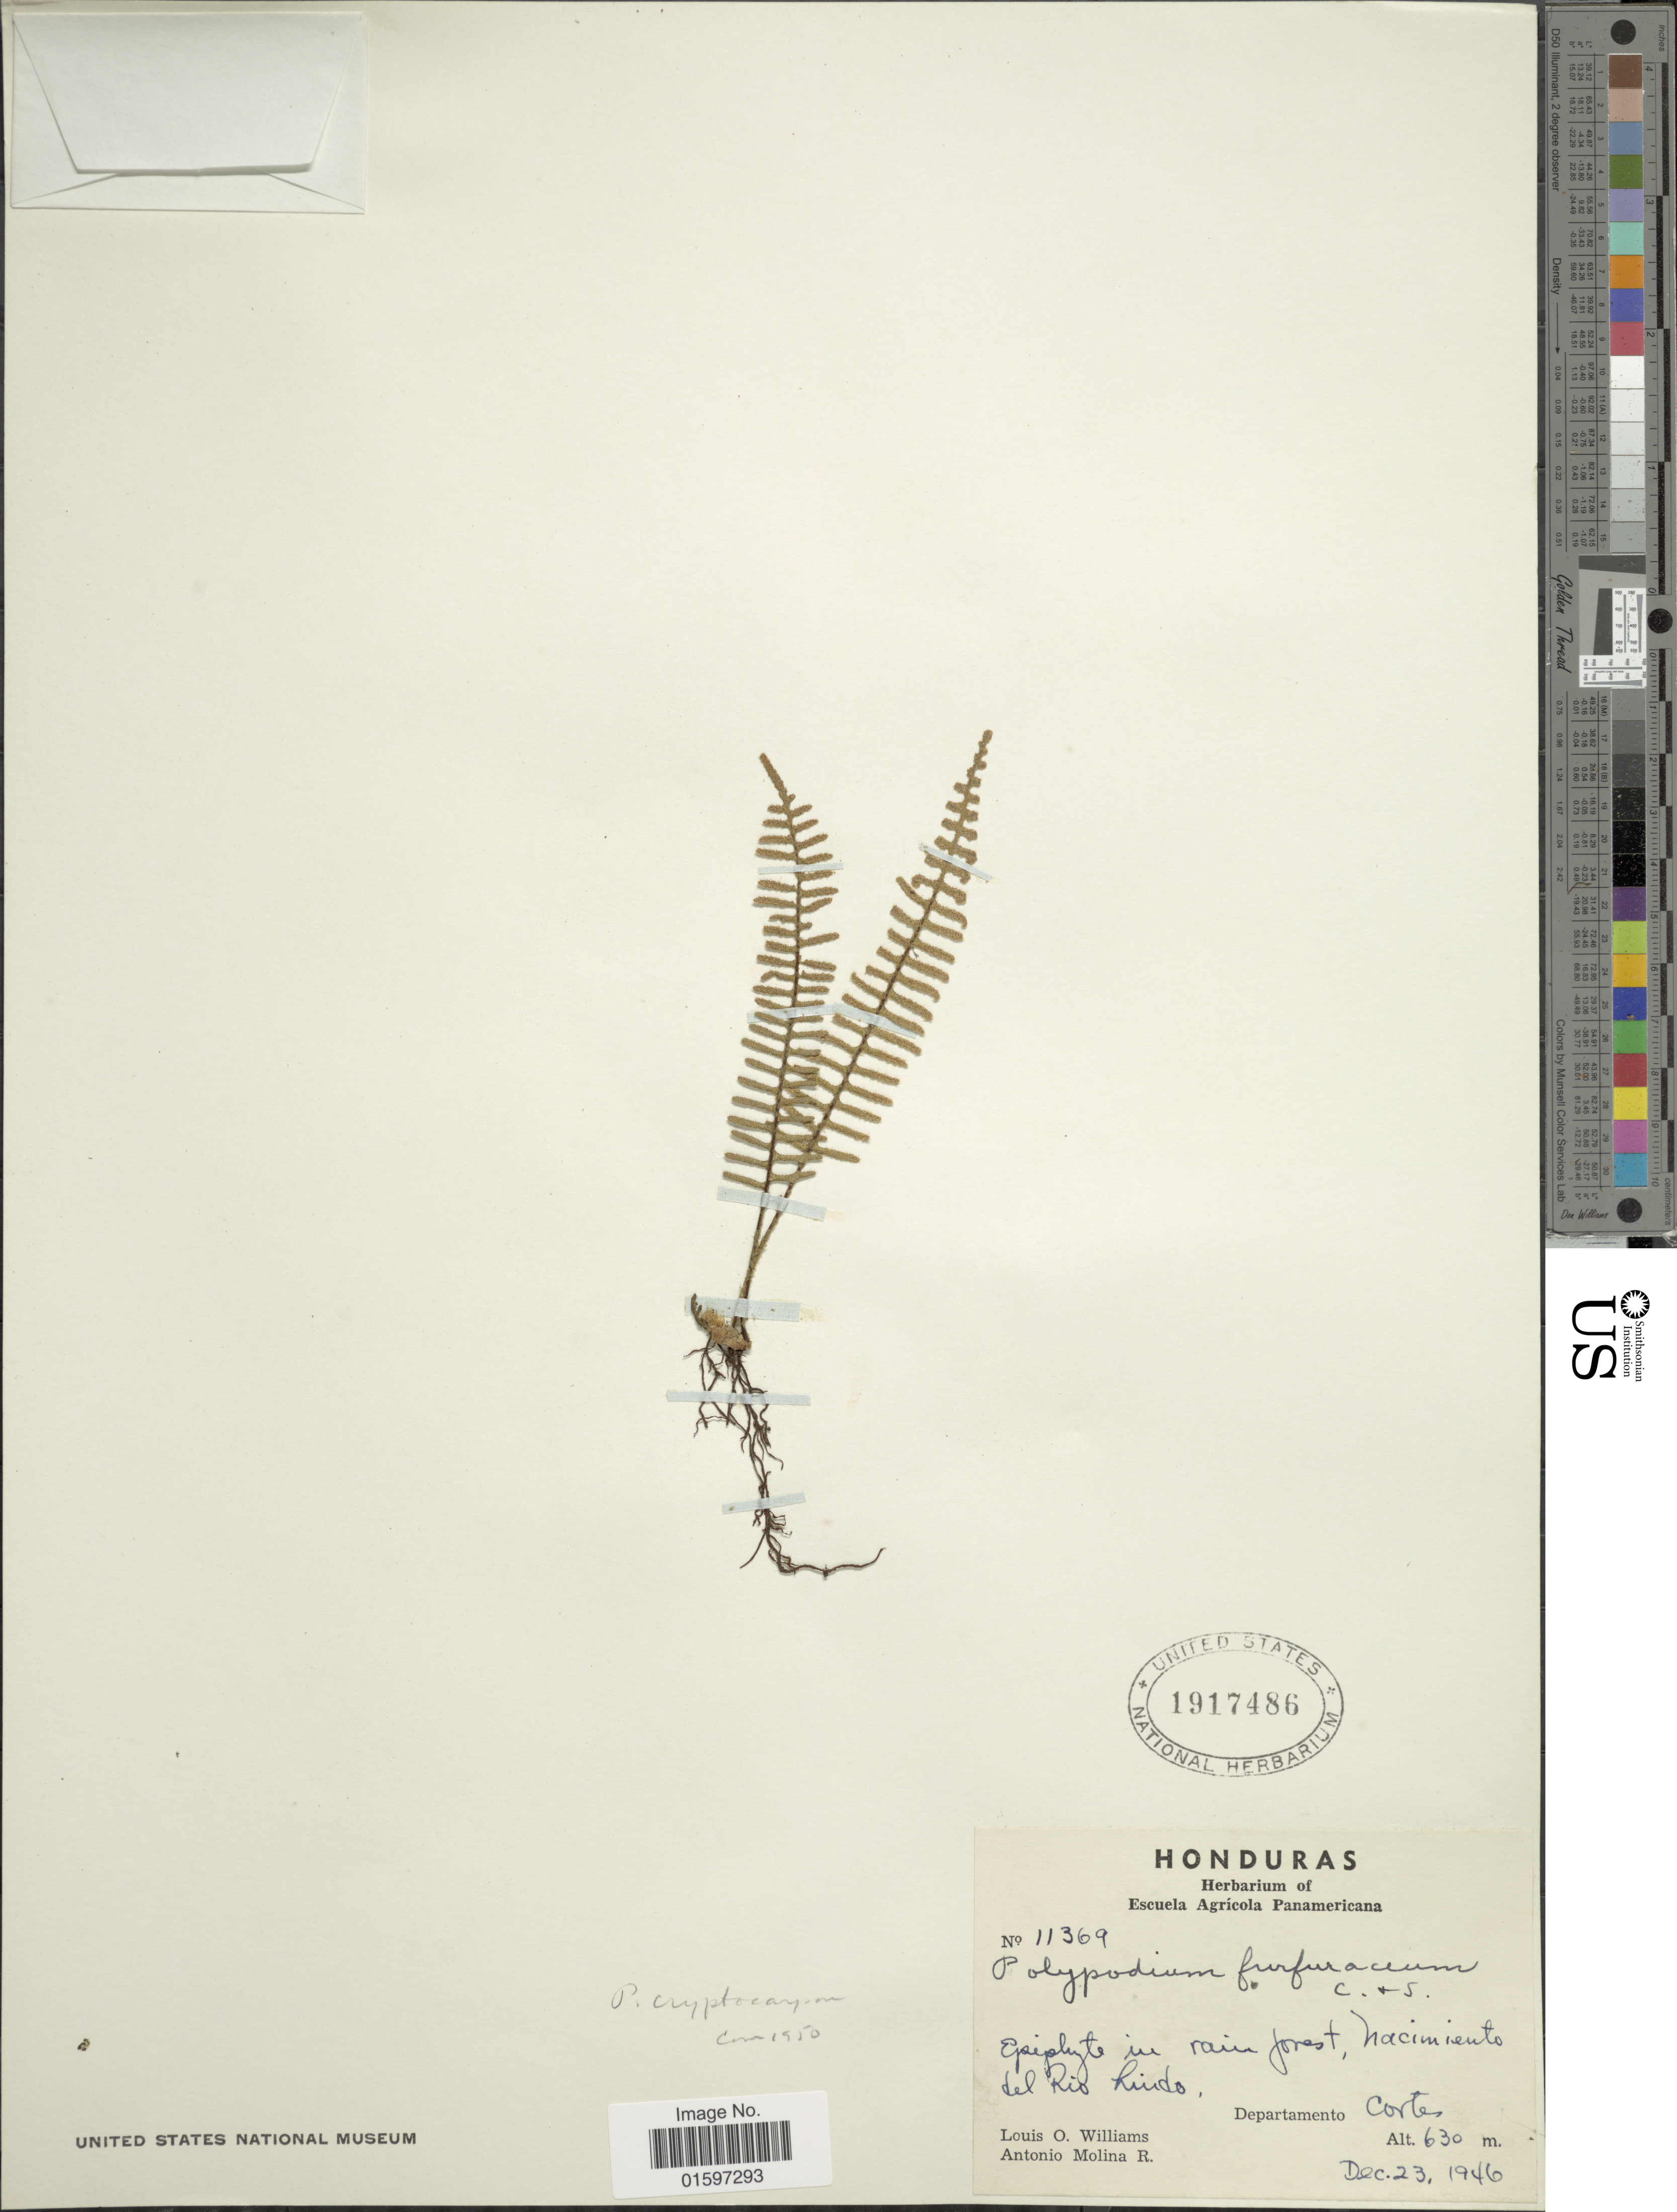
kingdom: Plantae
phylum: Tracheophyta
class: Polypodiopsida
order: Polypodiales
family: Polypodiaceae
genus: Pleopeltis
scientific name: Pleopeltis cryptocarpa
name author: (Fée) A.R. Sm. & Tejero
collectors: L. O. Williams & A. Molina R.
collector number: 11369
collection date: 1946-12-23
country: Honduras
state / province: Cortés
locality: Epiphyte in rain forest, nacimiento del Rio Luido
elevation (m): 630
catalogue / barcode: US 1917486